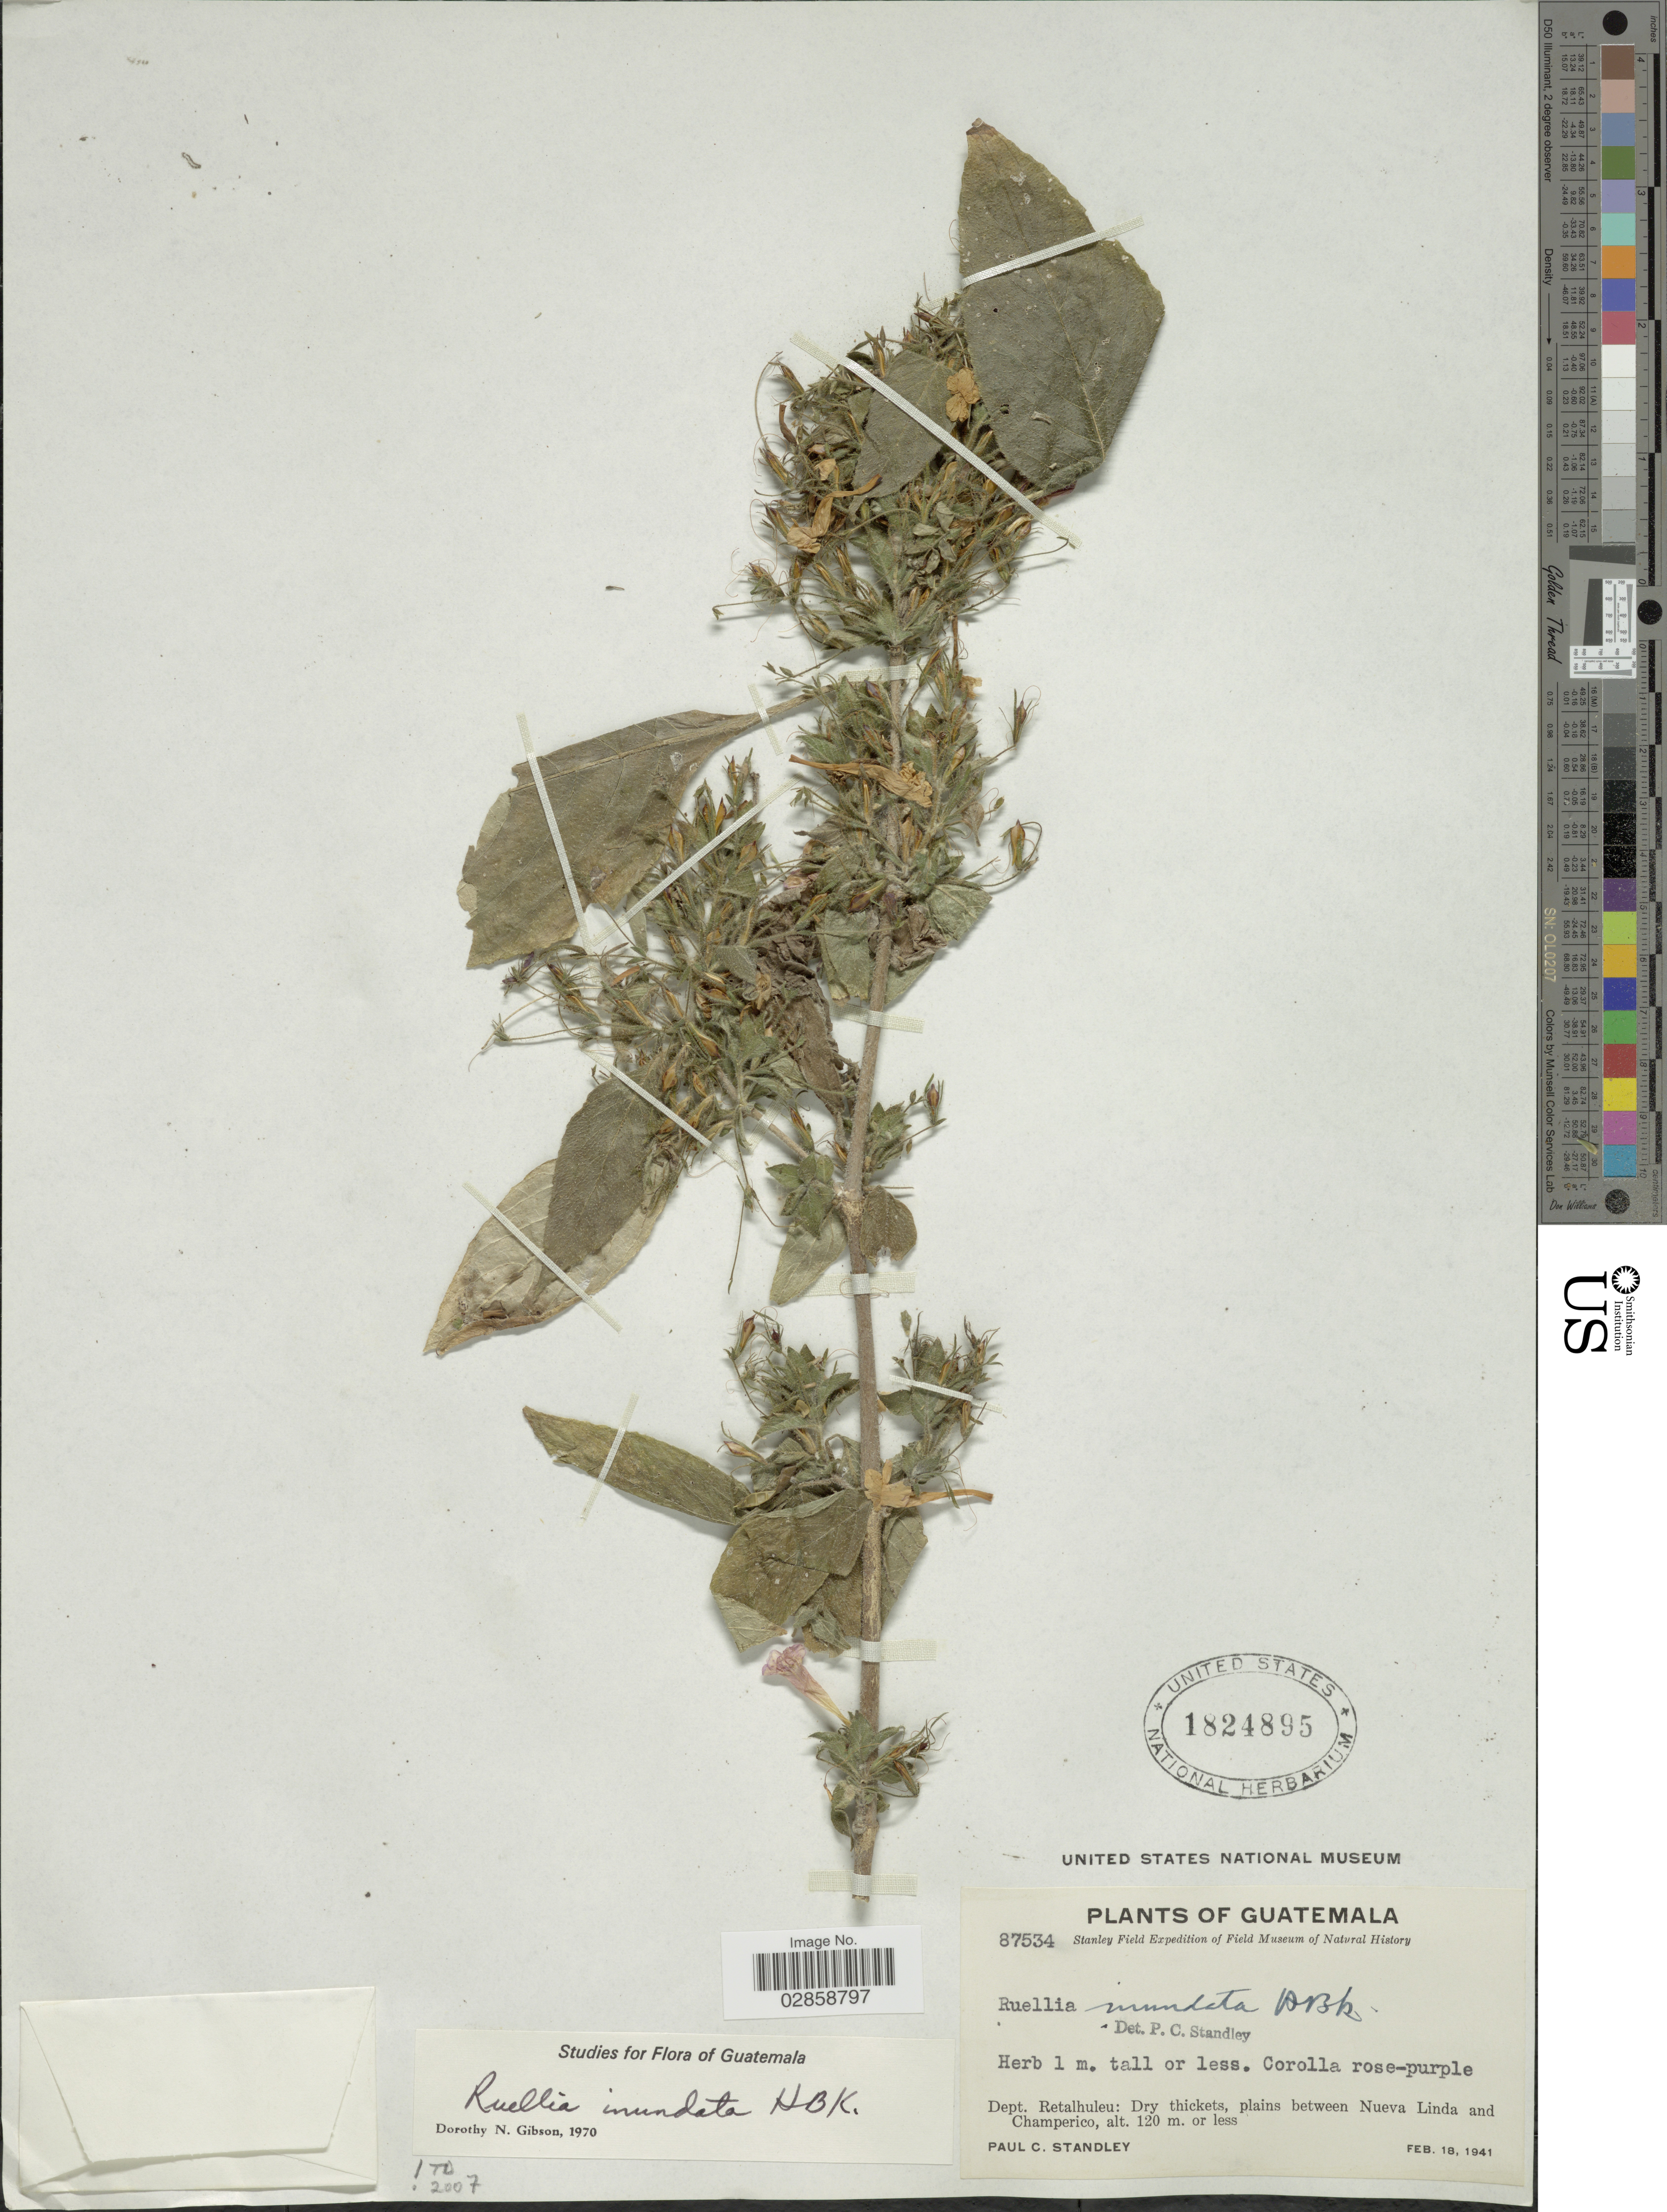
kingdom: Plantae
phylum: Tracheophyta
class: Magnoliopsida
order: Lamiales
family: Acanthaceae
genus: Ruellia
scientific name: Ruellia inundata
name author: Kunth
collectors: P. C. Standley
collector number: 87534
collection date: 1941-02-18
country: Guatemala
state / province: Retalhuleu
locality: Dept. Retalhuleu: plains between Nueva Linda and Champerico.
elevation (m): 120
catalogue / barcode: US 1824895